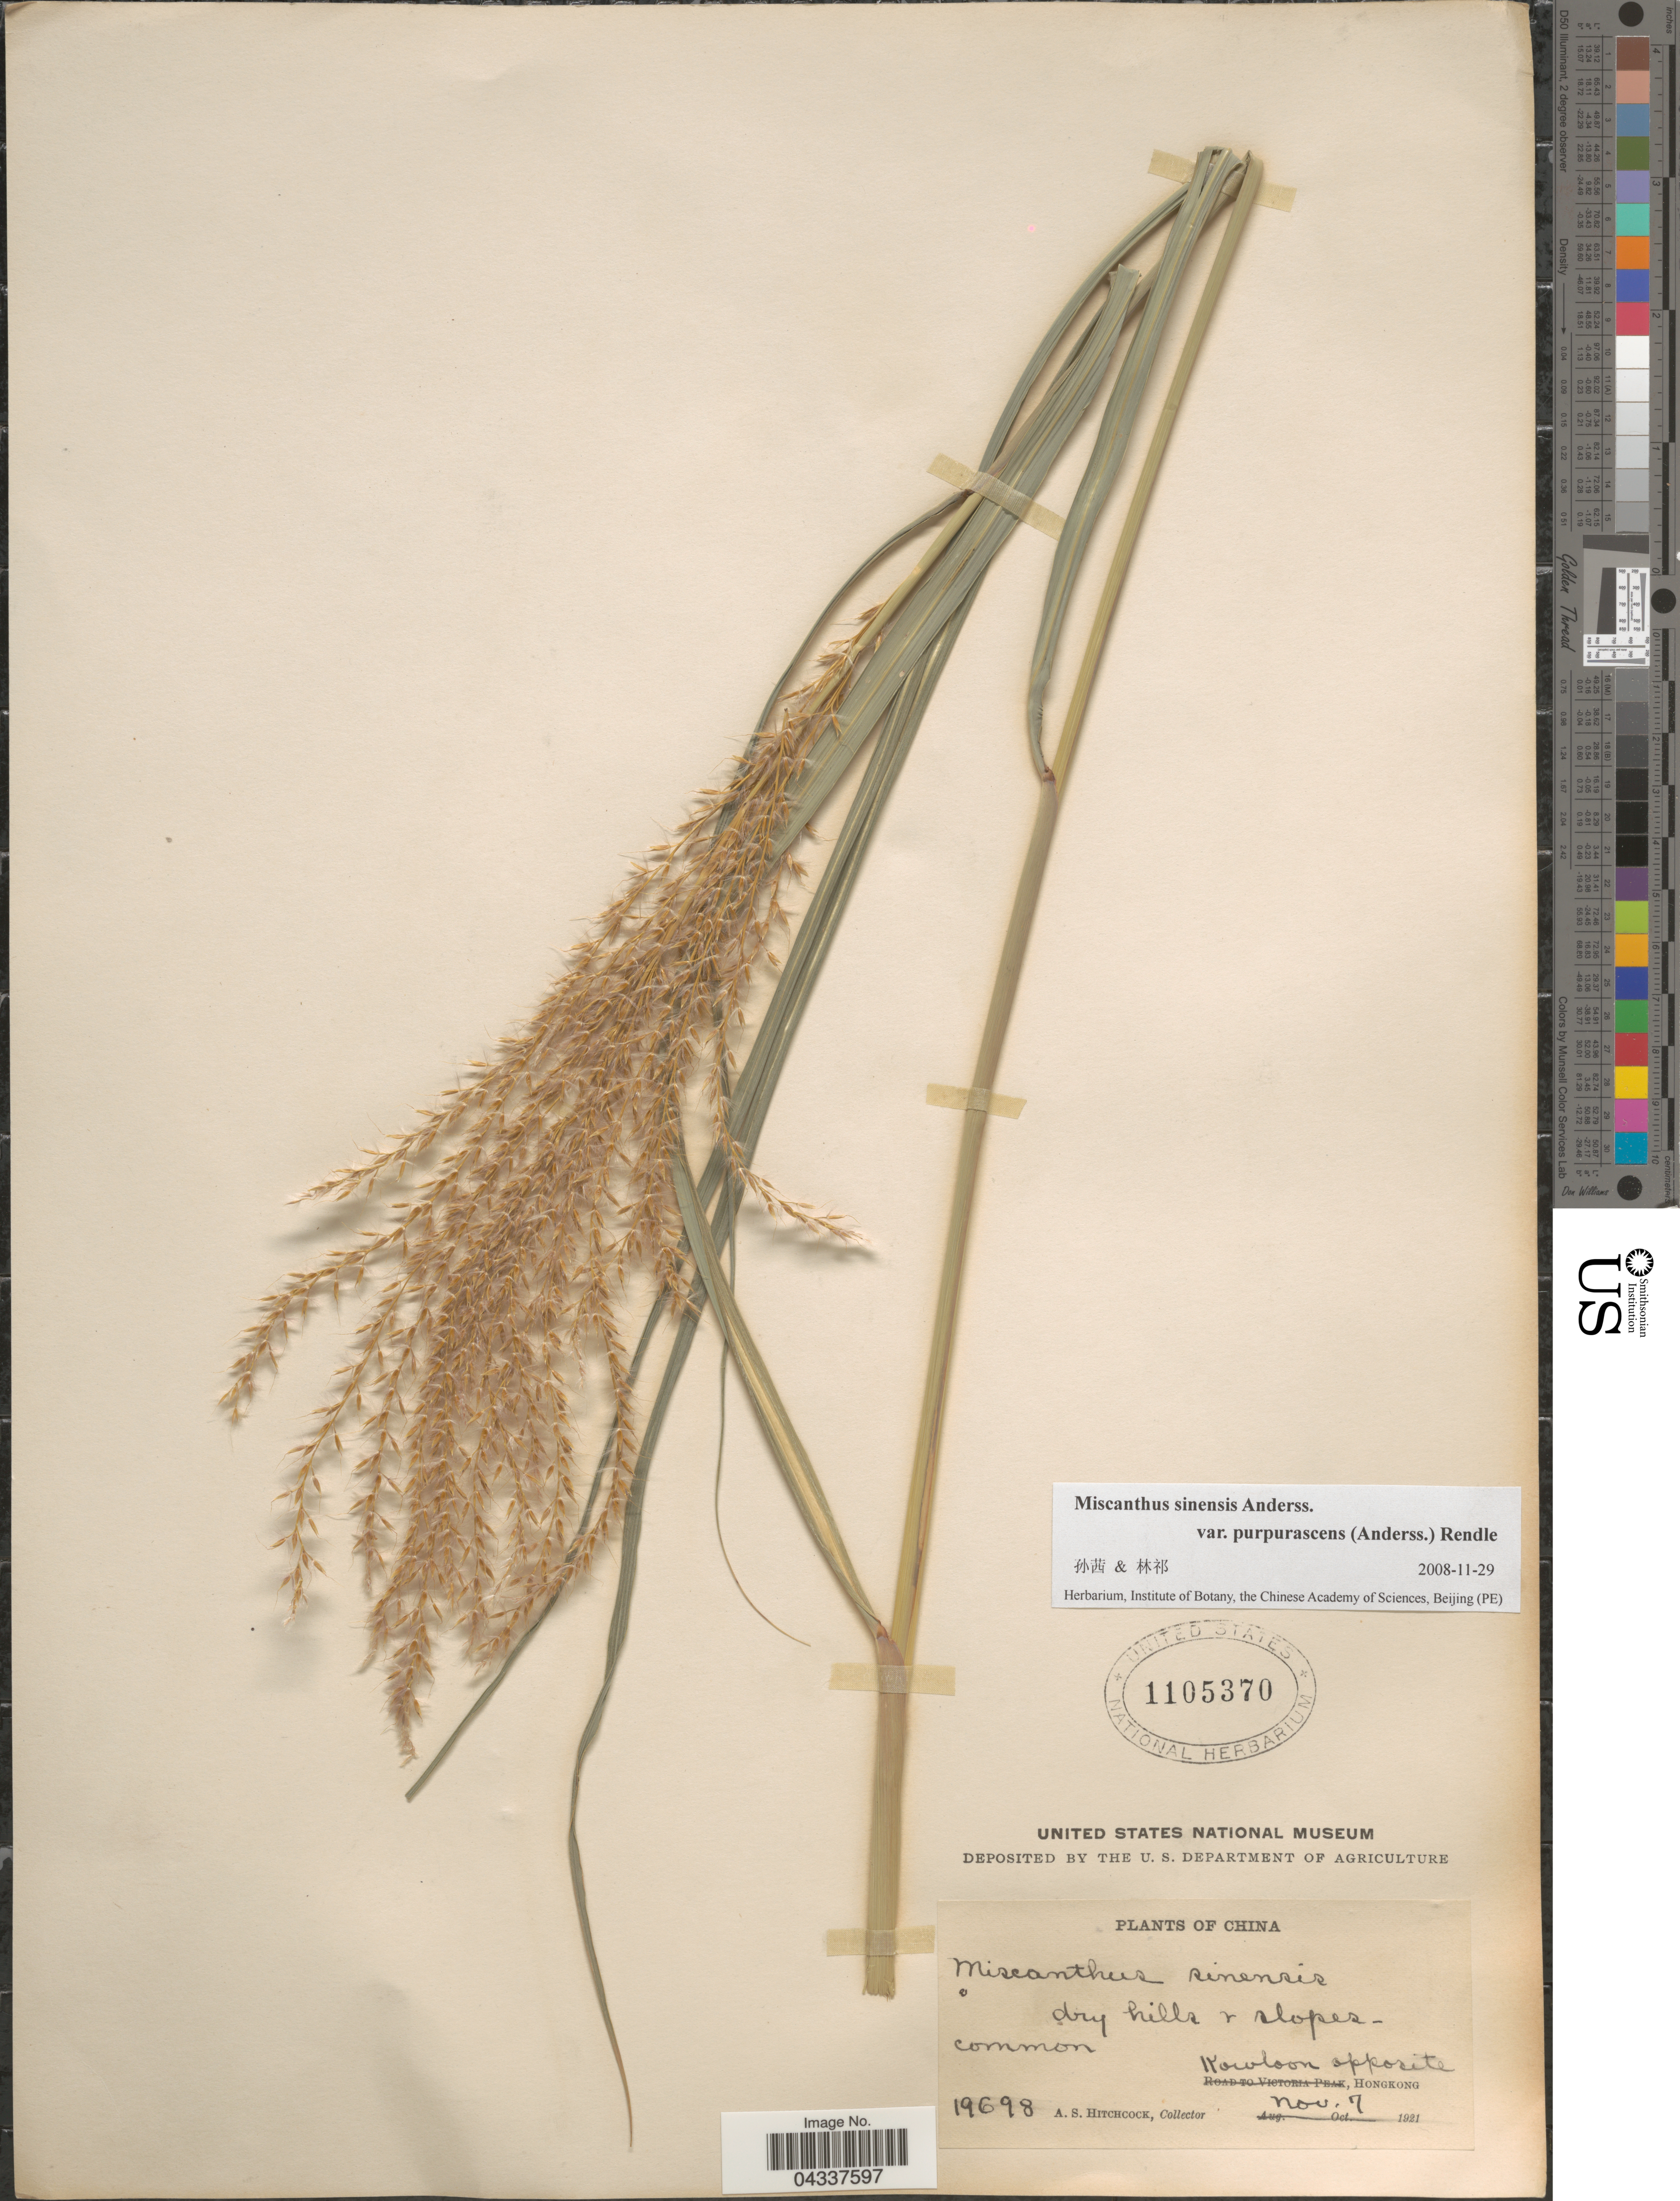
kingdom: Plantae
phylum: Tracheophyta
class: Liliopsida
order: Poales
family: Poaceae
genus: Miscanthus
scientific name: Miscanthus sinensis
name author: Andersson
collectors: A. S. Hitchcock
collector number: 19698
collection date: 1921-11-07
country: China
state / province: Hong Kong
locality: Kowloon opposite.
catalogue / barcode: US 1105370